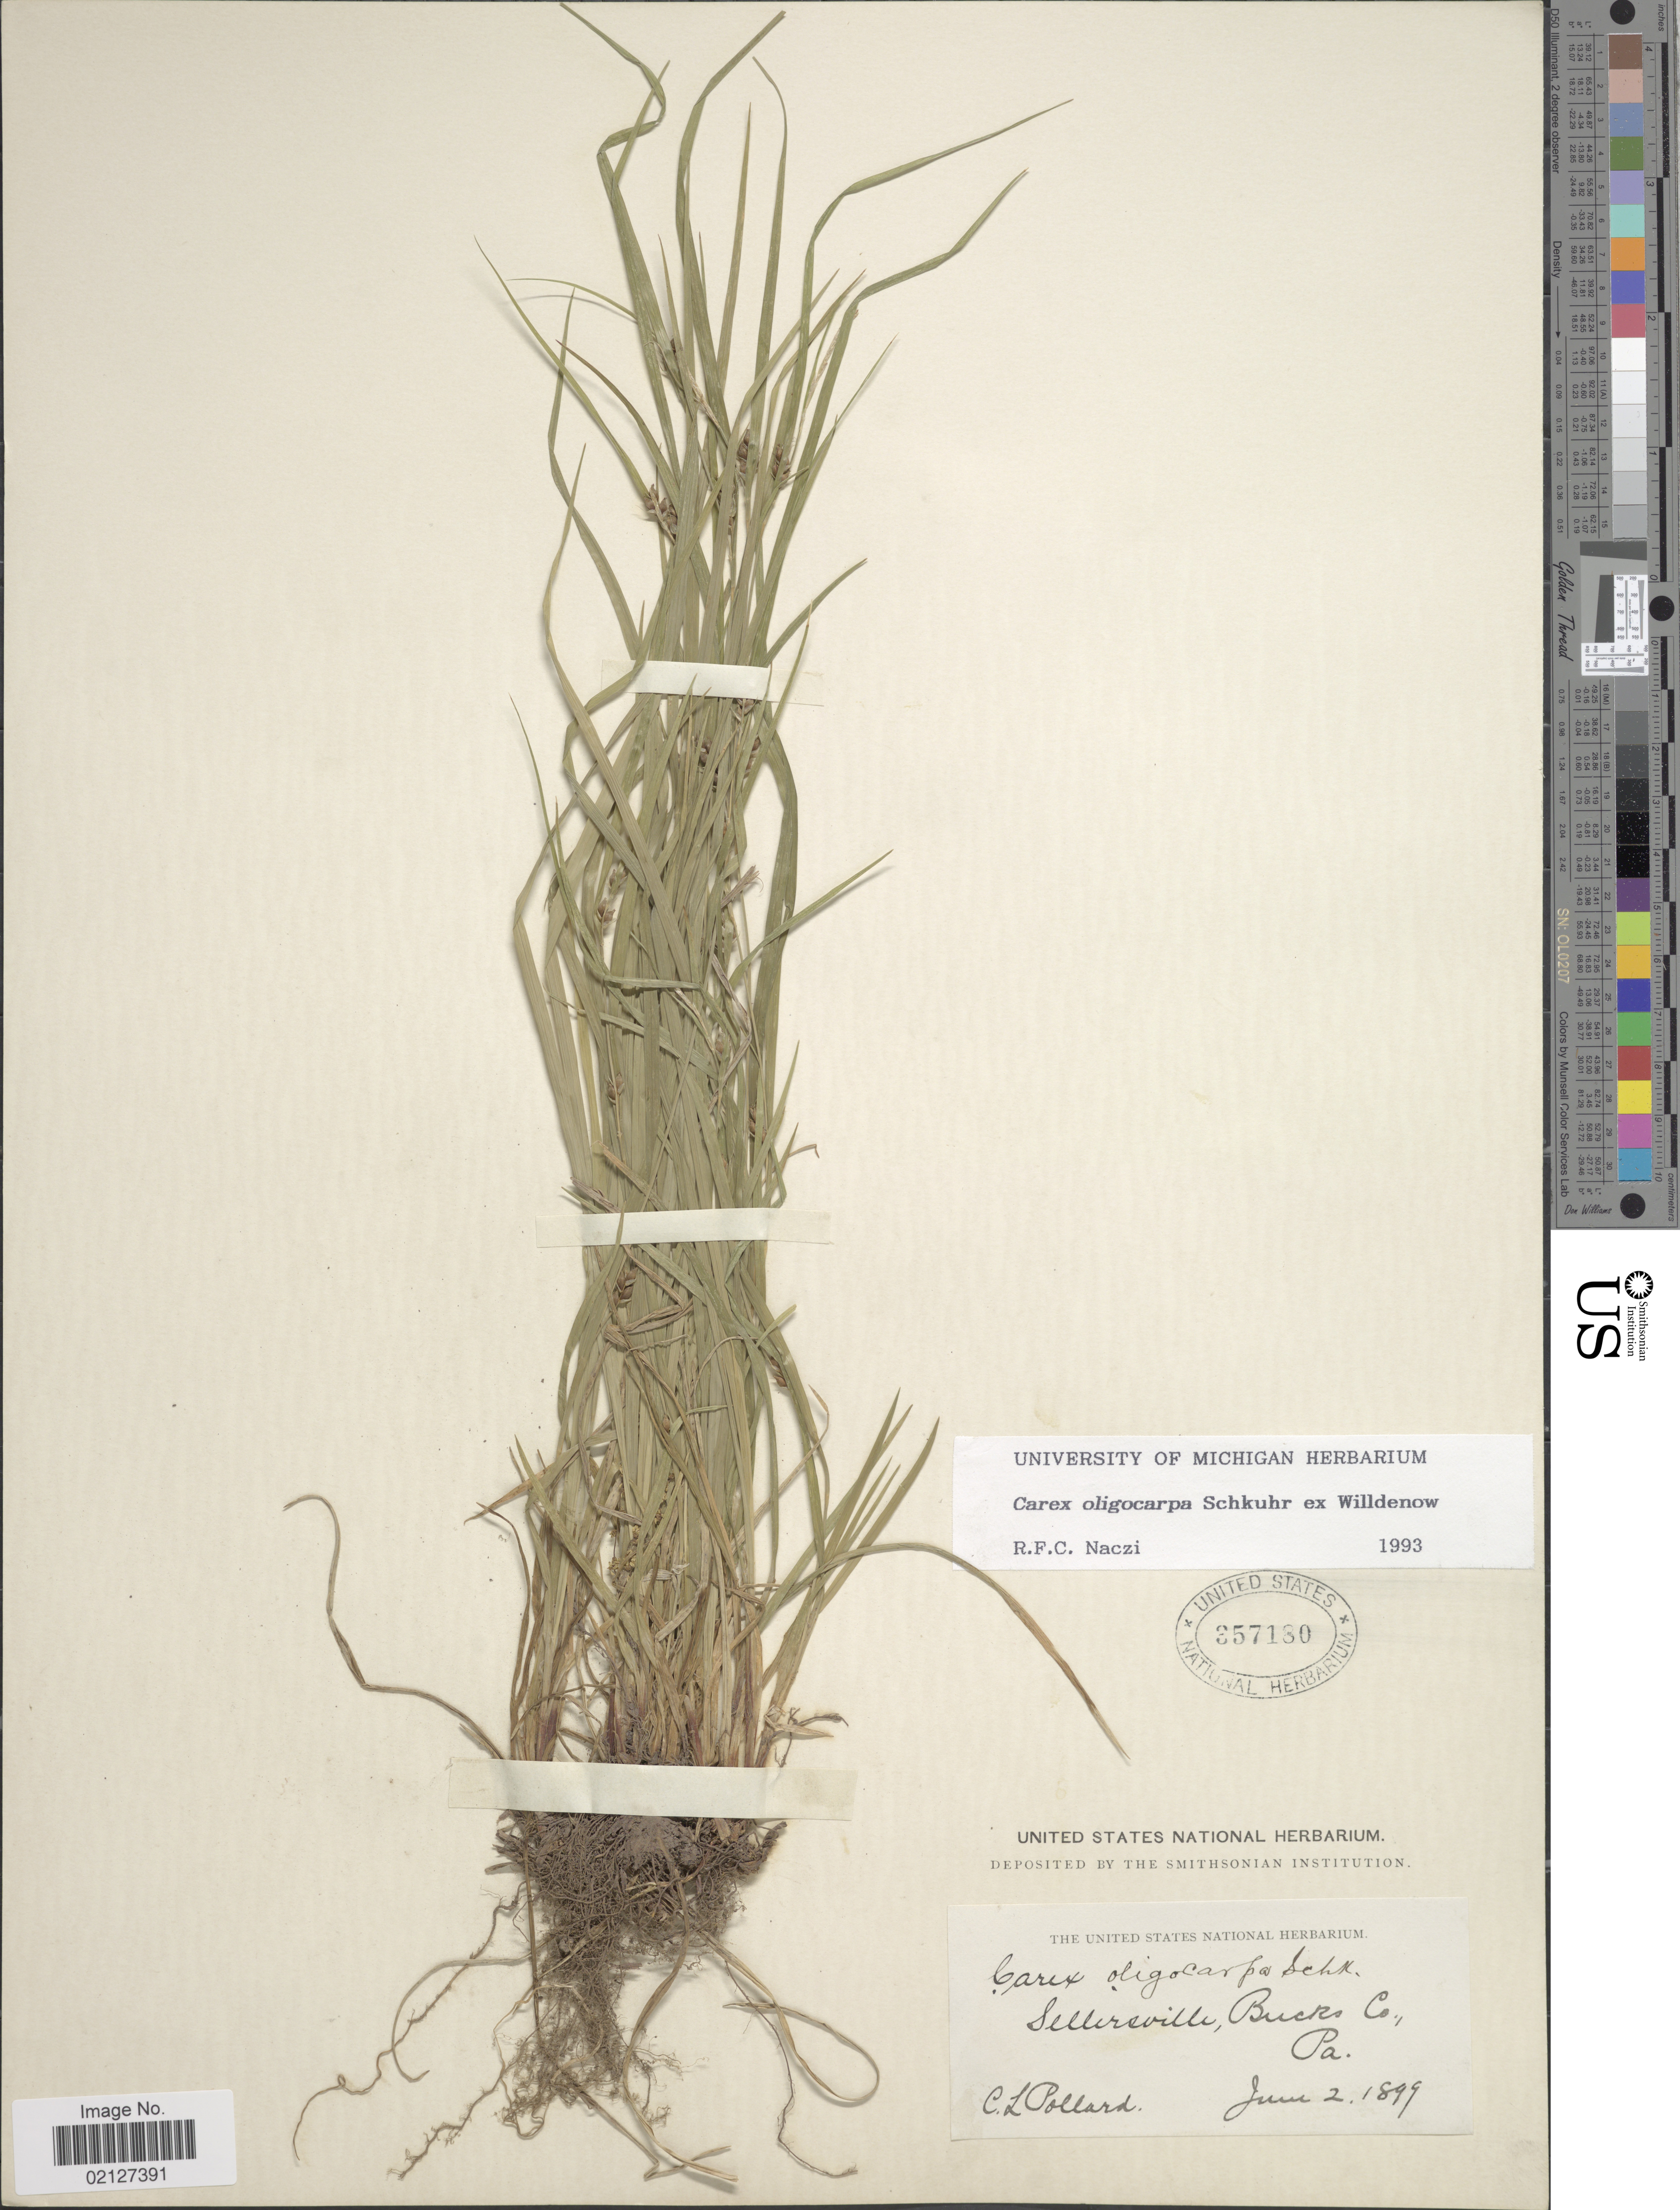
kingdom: Plantae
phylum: Tracheophyta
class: Liliopsida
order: Poales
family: Cyperaceae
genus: Carex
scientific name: Carex oligocarpa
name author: Willd.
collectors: C. L. Pollard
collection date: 1899-06-02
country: United States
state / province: Pennsylvania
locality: Sellersville, Bucks Co.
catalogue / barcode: US 357130